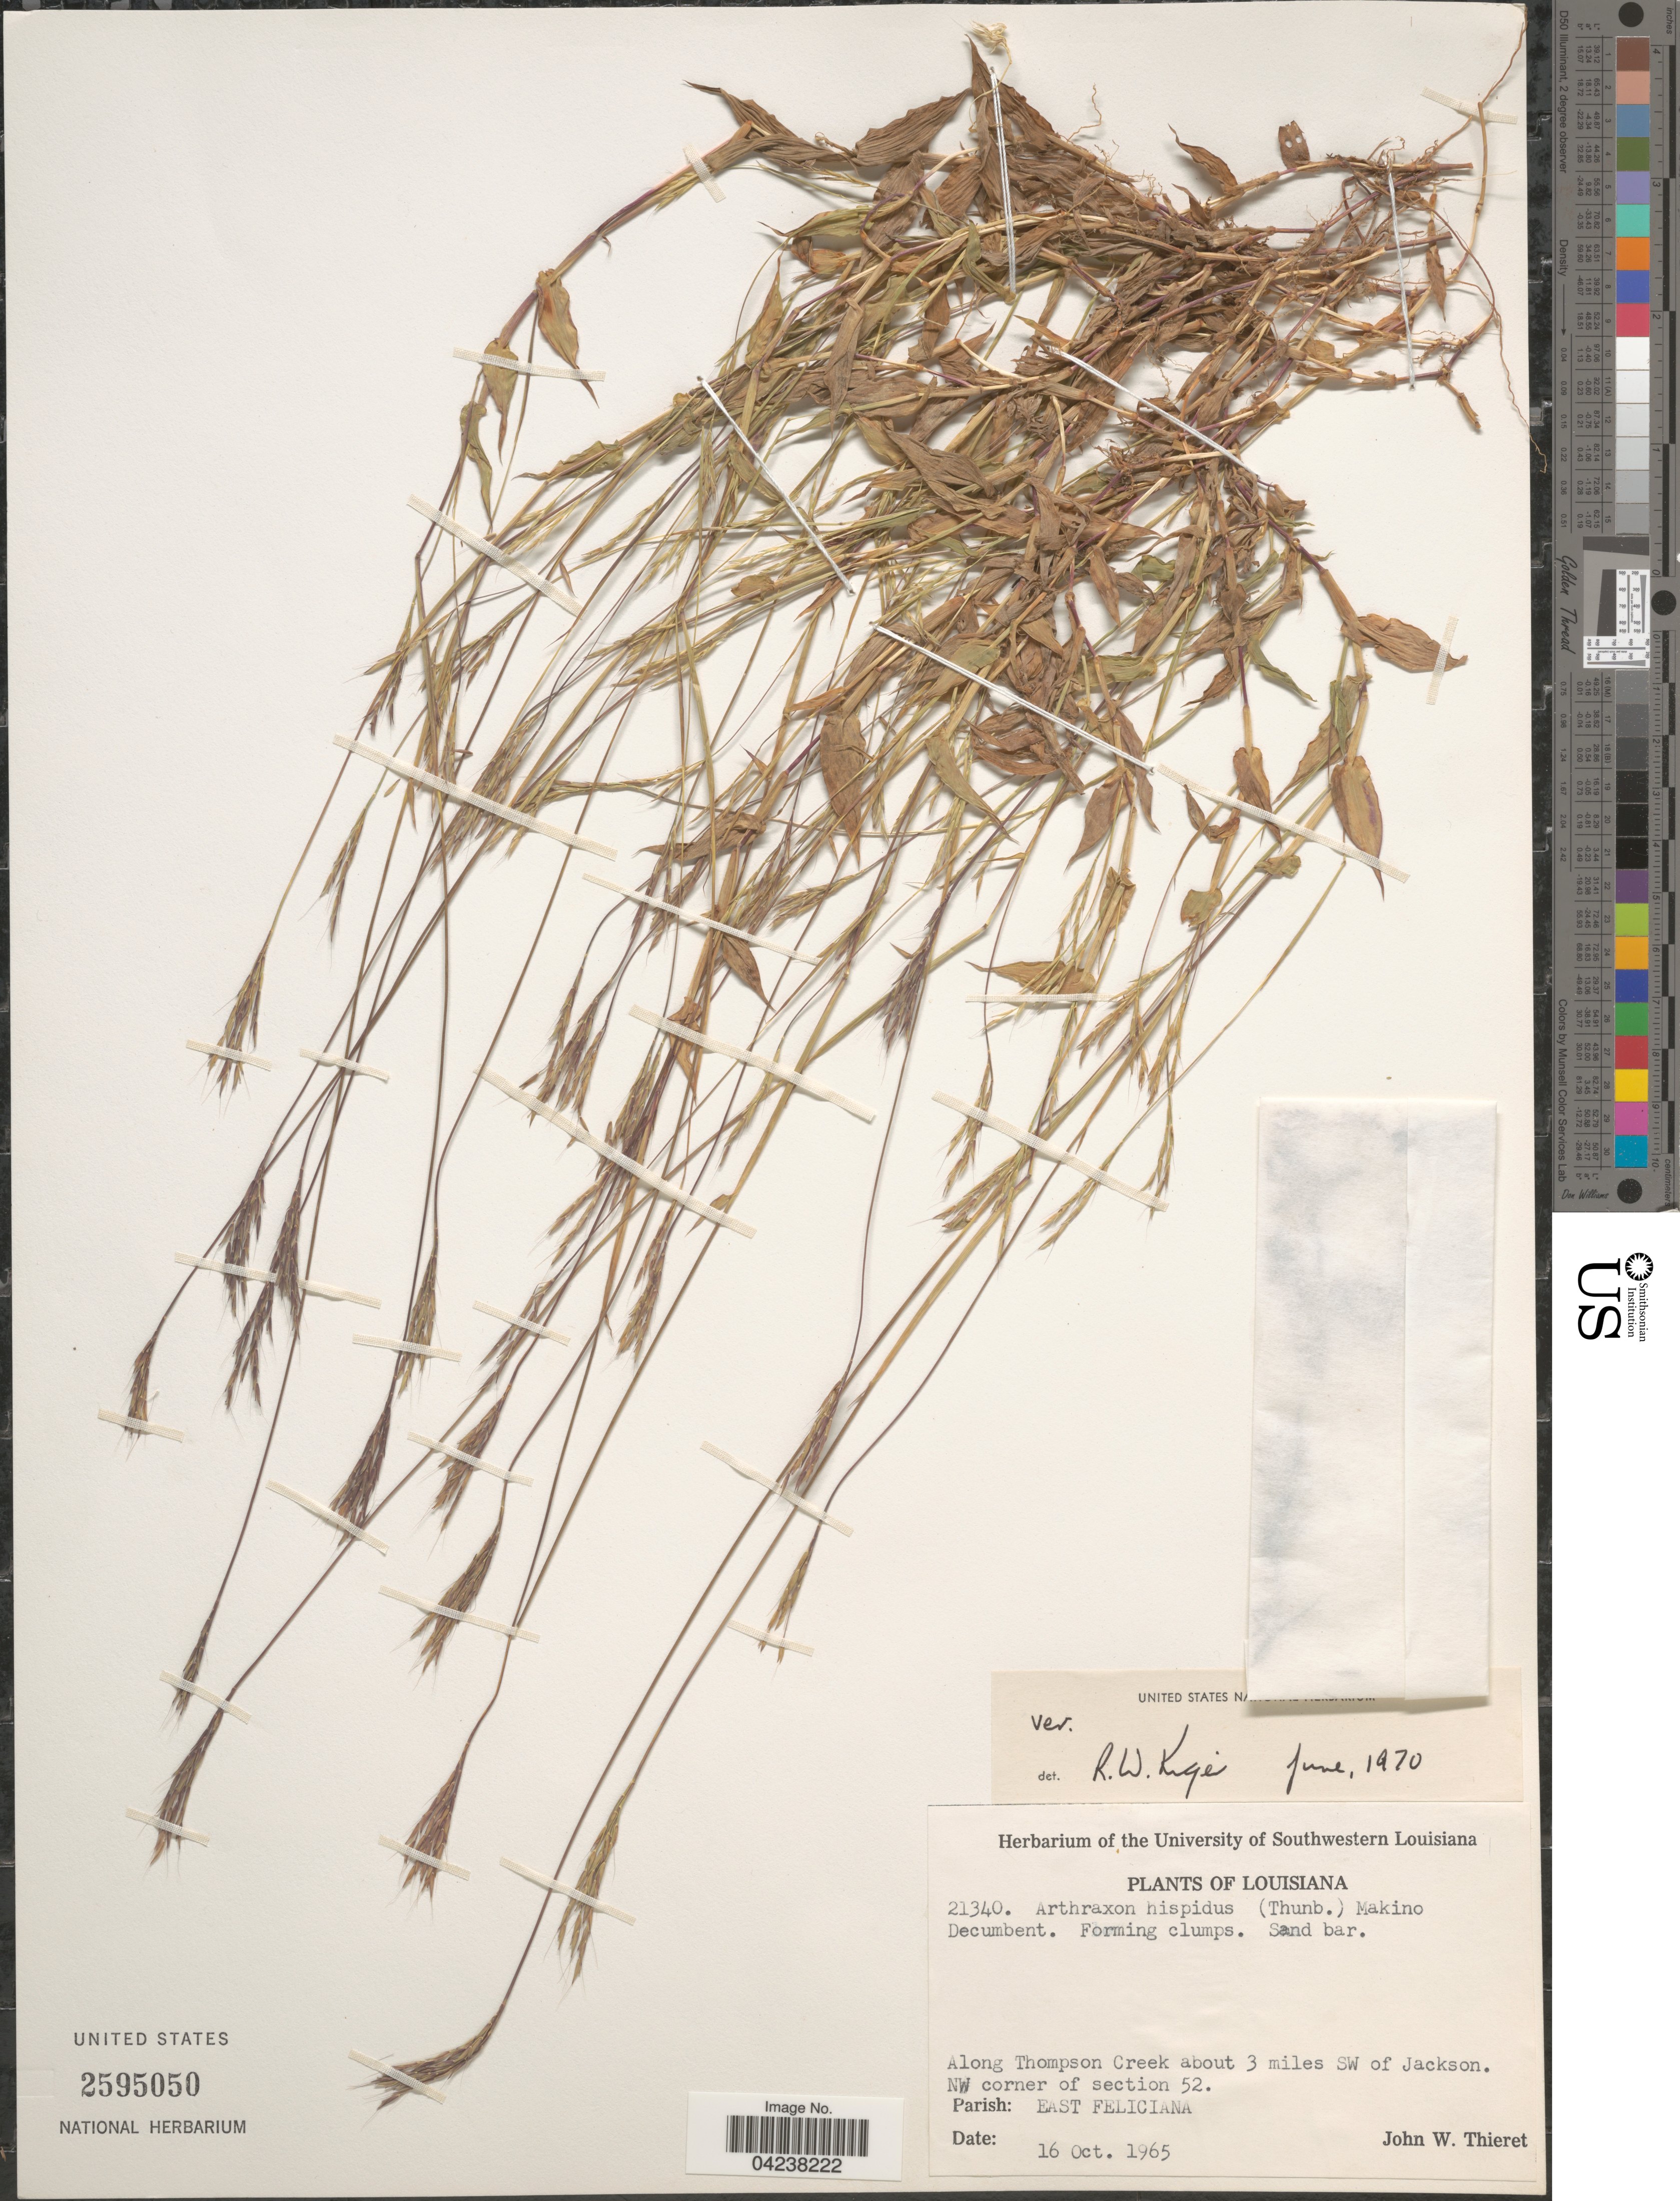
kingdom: Plantae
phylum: Tracheophyta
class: Liliopsida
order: Poales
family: Poaceae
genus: Arthraxon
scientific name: Arthraxon hispidus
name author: (Thunb.) Makino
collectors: J. W. Thieret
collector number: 21340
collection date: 1965-10-16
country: United States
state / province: Louisiana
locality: Along Thompson Creek about 3 miles SW of Jackson. NW corner of section 52. Parish: East Feliciana.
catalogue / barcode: US 2595050